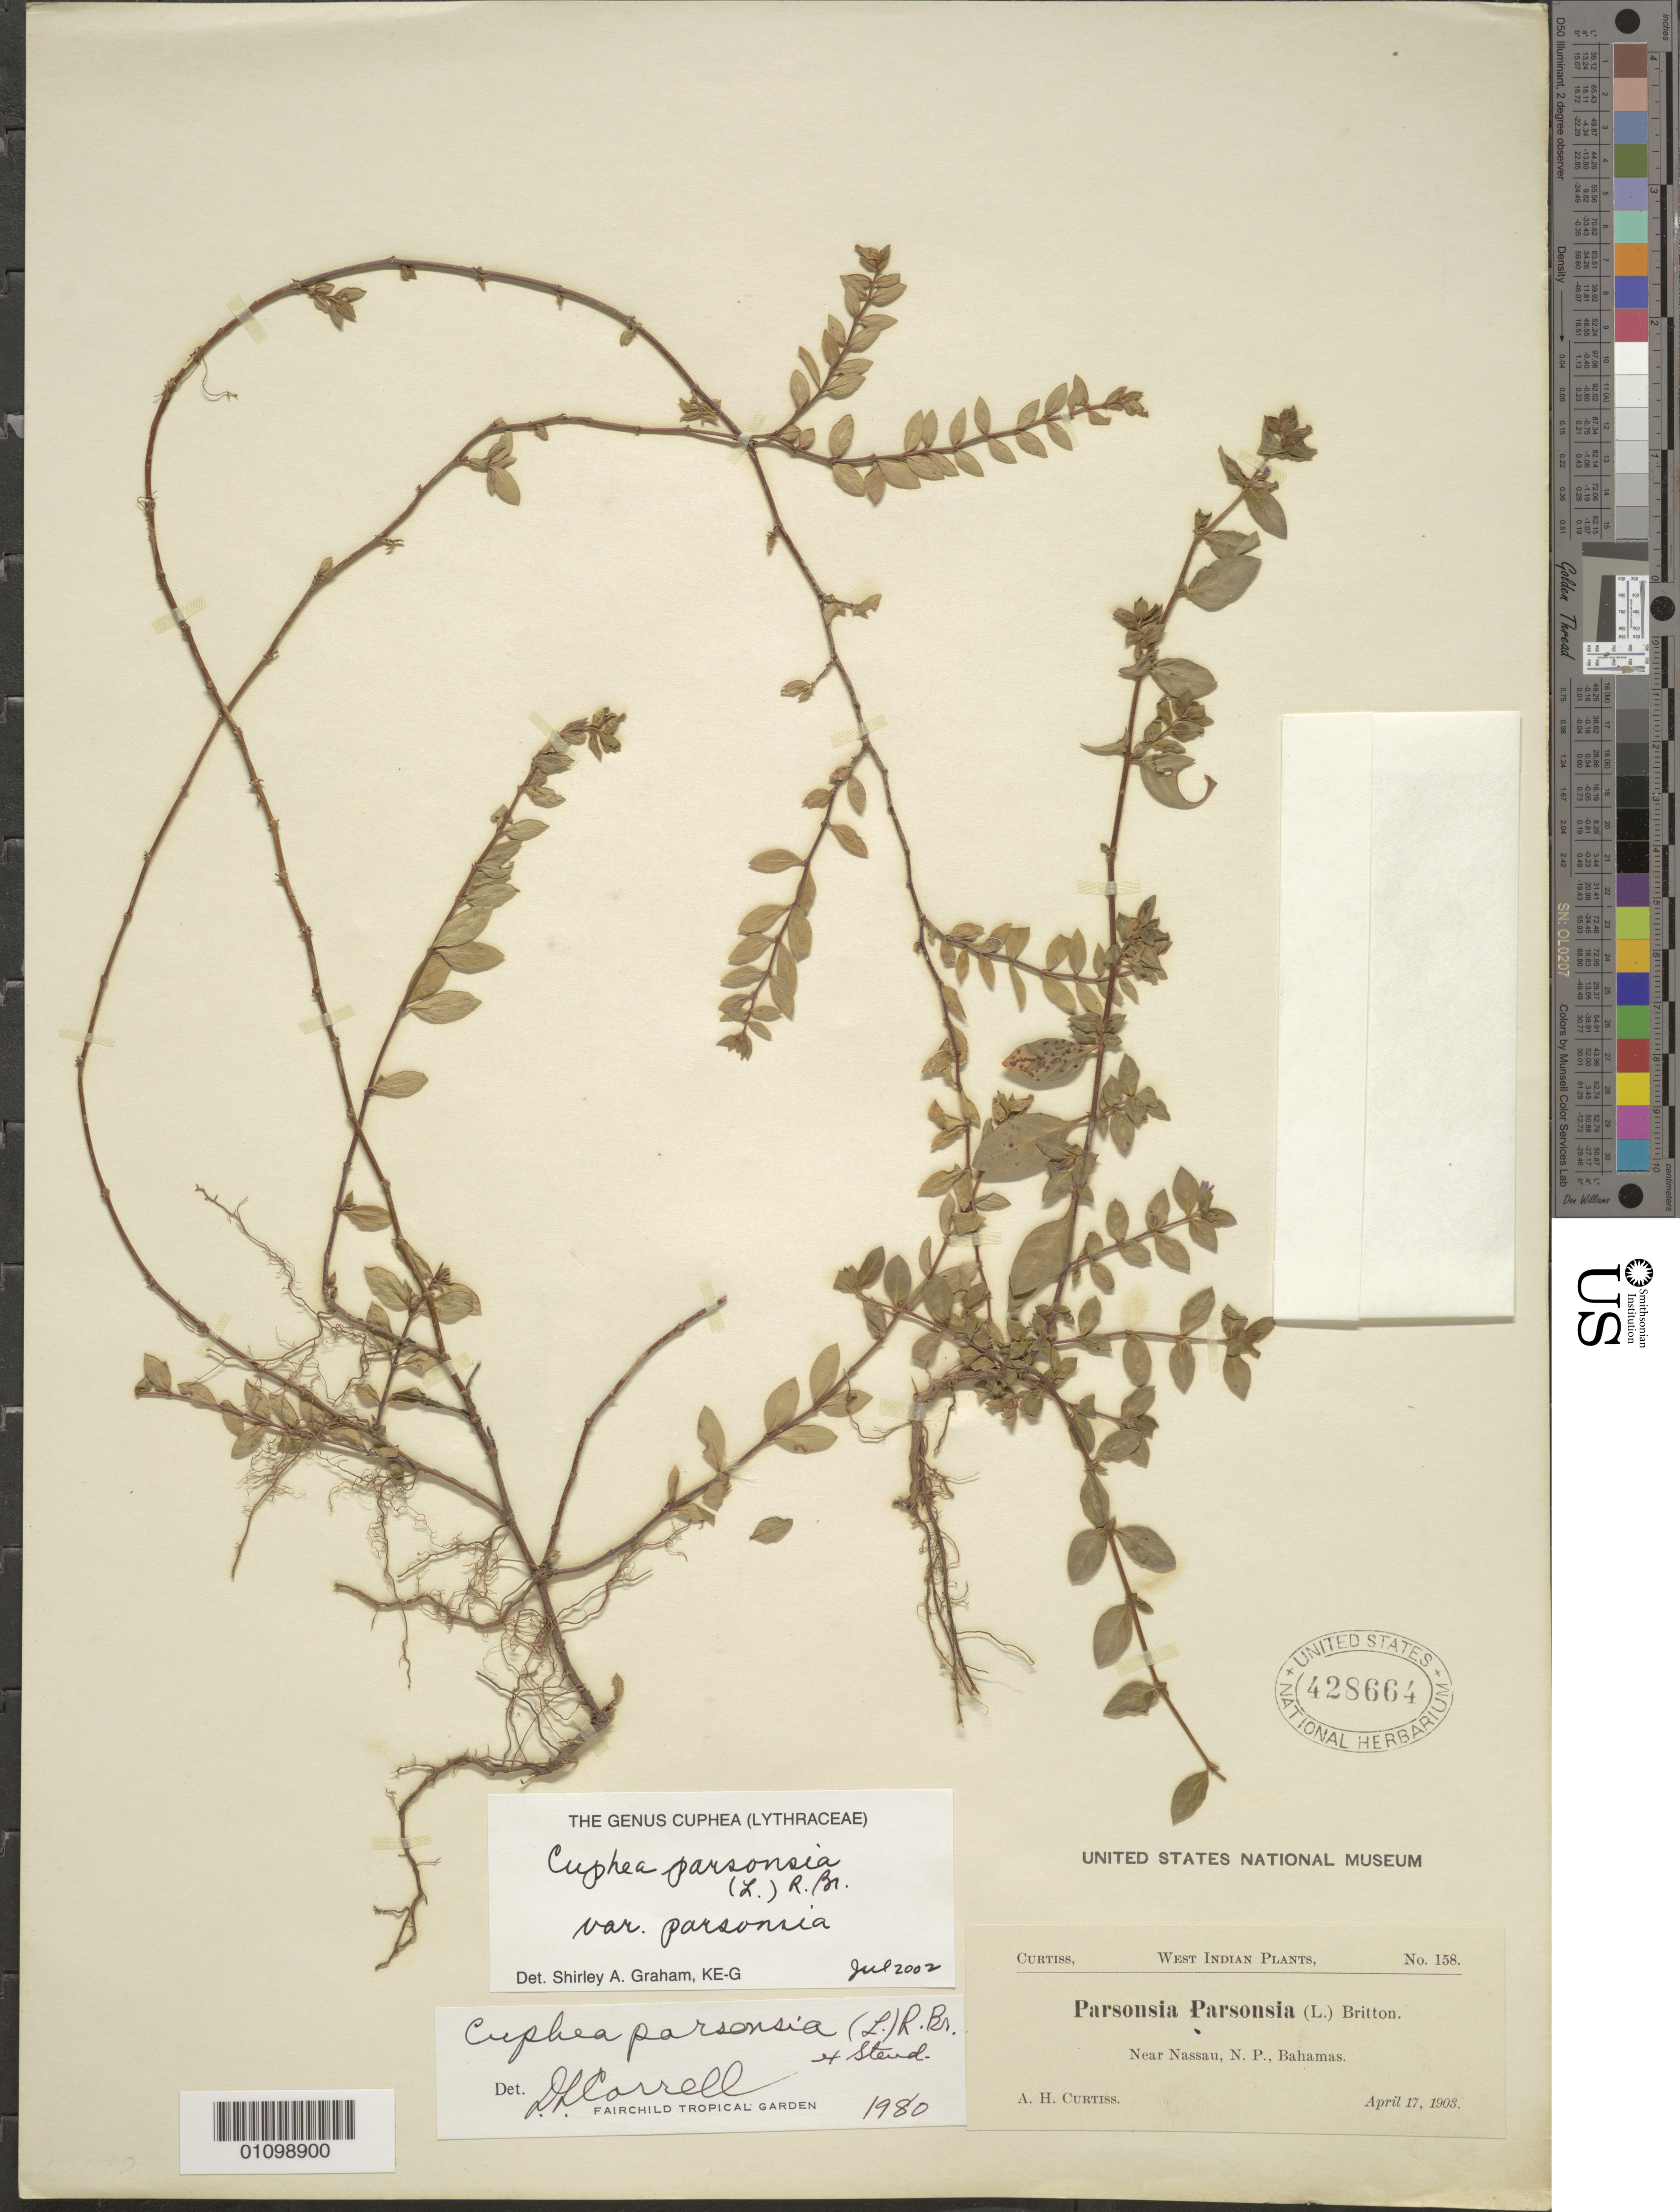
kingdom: Plantae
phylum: Tracheophyta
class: Magnoliopsida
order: Myrtales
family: Lythraceae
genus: Cuphea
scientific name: Cuphea parsonsia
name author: (L.) R. Br. ex Steud.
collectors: A. H. Curtiss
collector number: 158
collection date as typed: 17 Apr 1903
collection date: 1903-04-17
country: Bahamas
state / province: New Providence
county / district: Nassau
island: New Providence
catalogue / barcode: US 428664